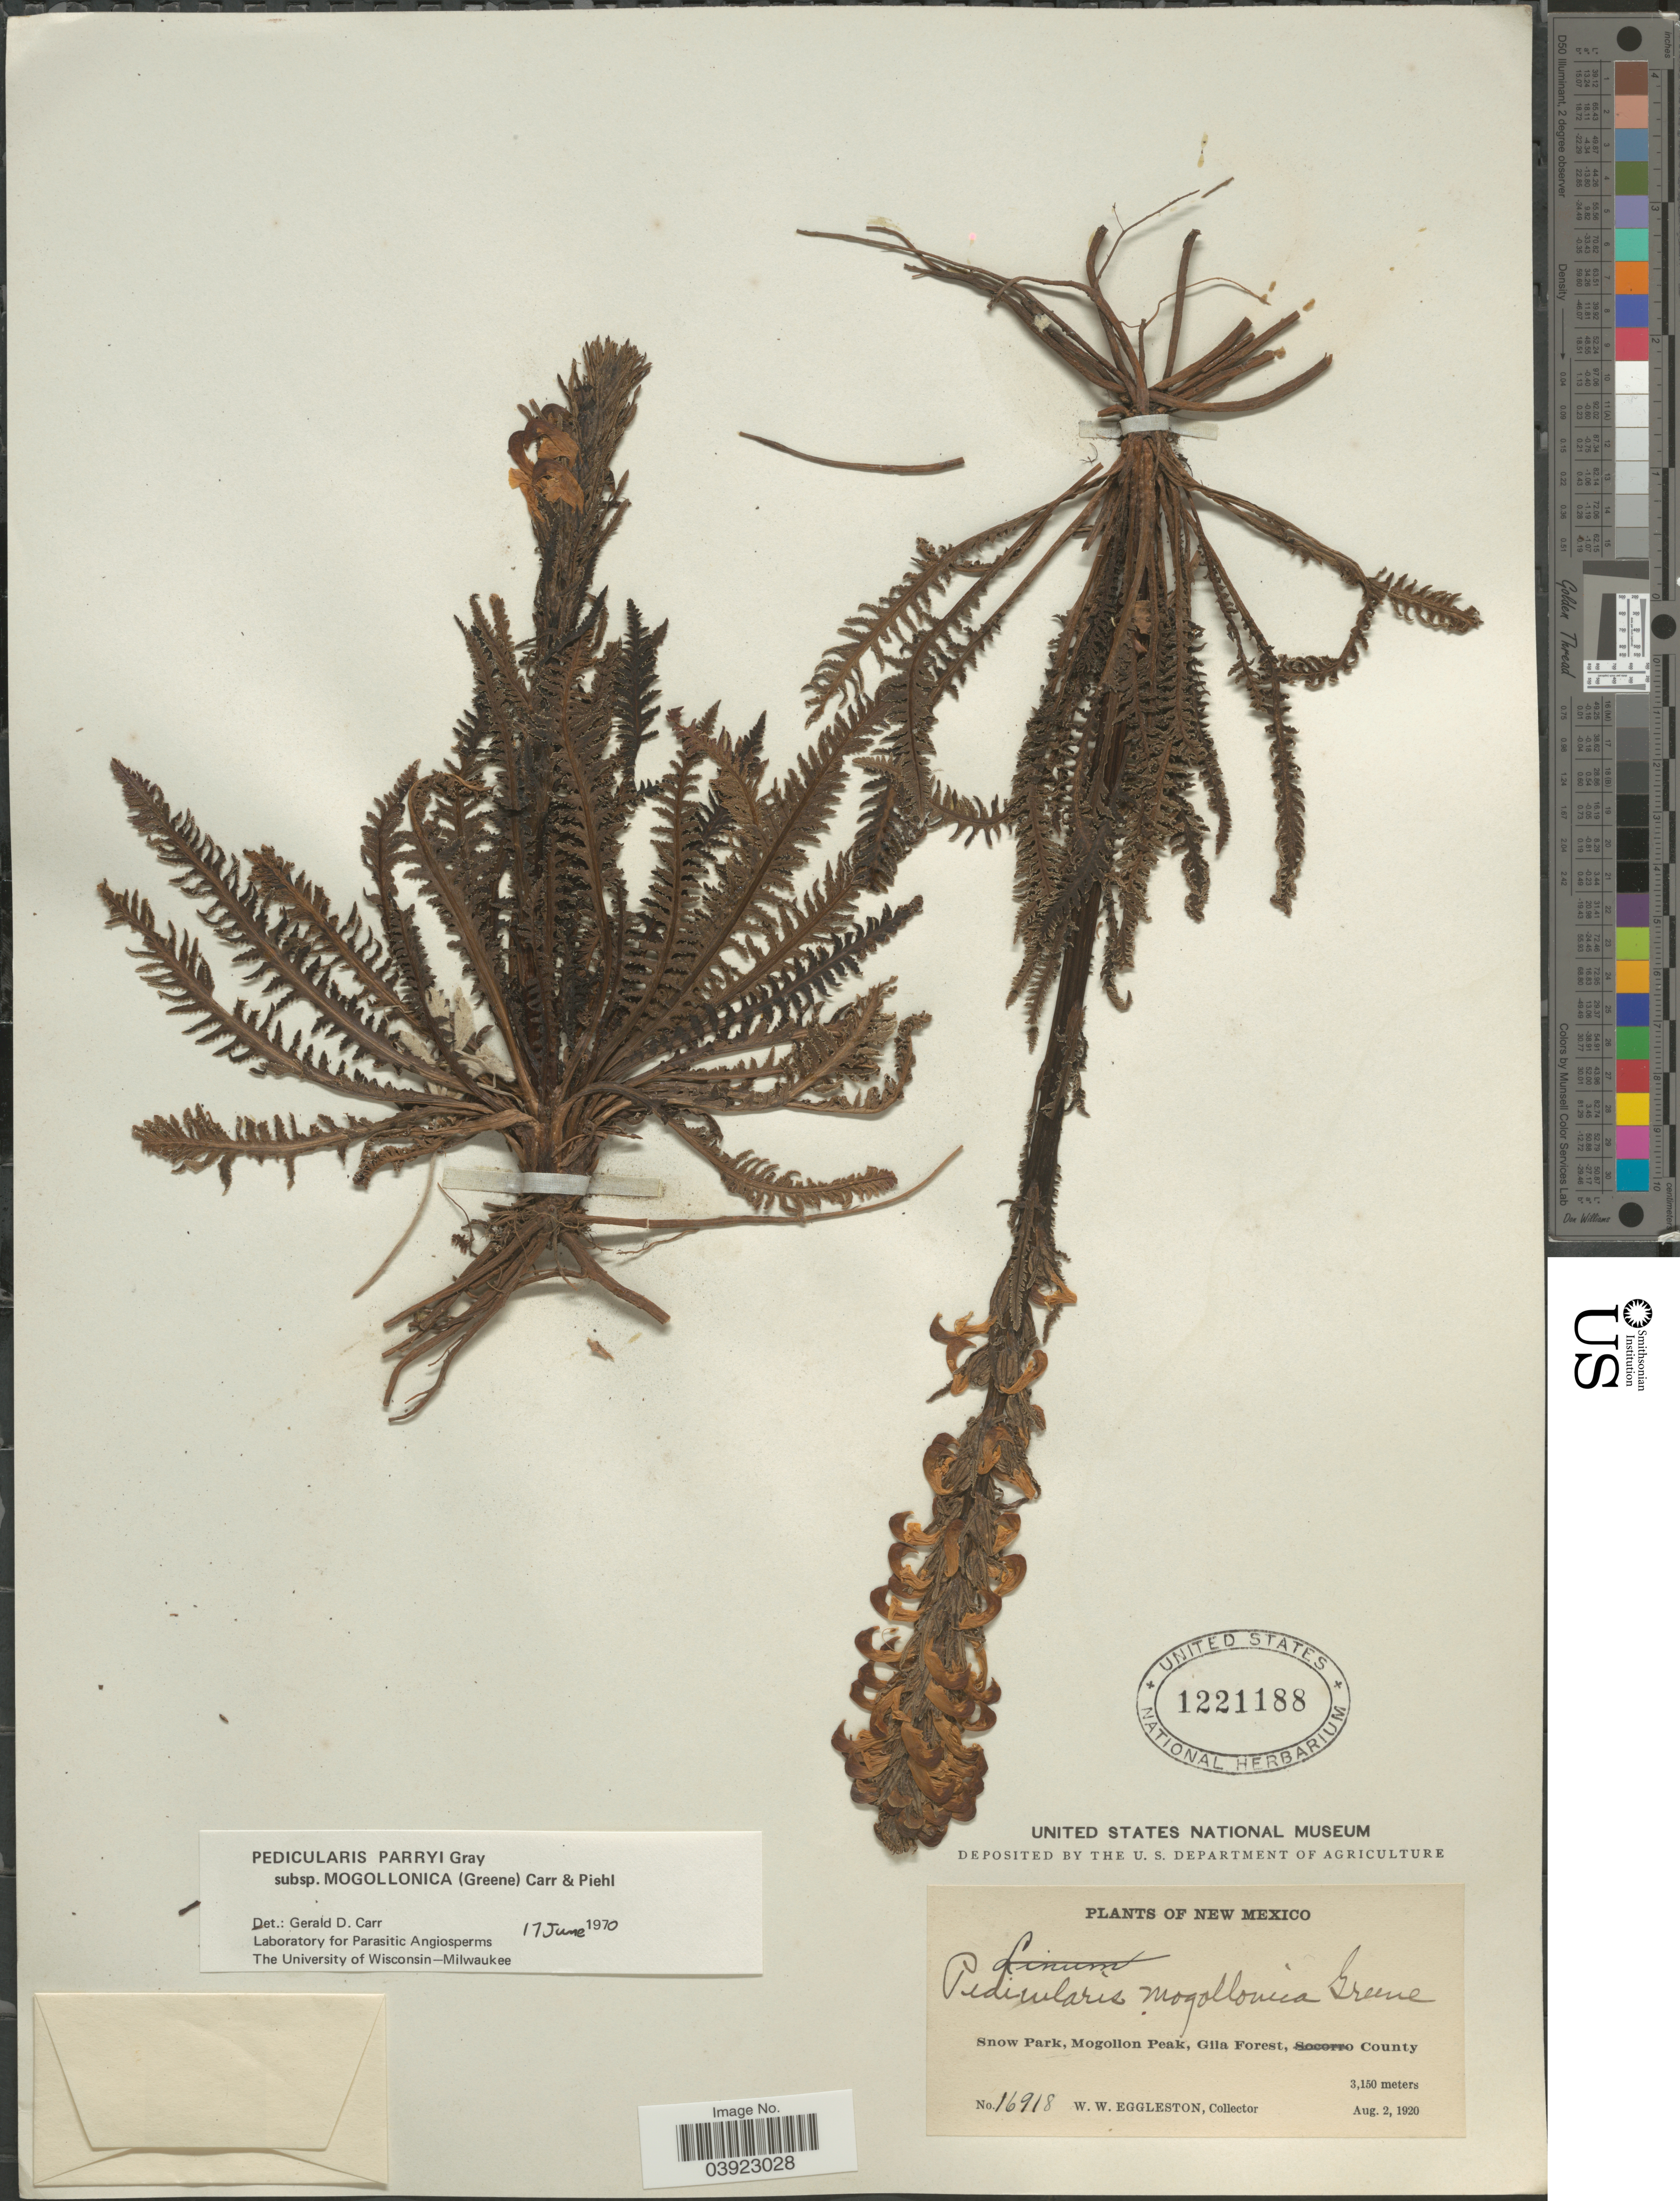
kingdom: Plantae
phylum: Tracheophyta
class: Magnoliopsida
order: Lamiales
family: Orobanchaceae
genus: Pedicularis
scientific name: Pedicularis parryi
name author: A. Gray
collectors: W. W. Eggleston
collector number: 16918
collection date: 1920-08-02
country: United States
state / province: New Mexico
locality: Snow park, Mogollon Peak, Gila Forest.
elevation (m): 3150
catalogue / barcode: US 1221188